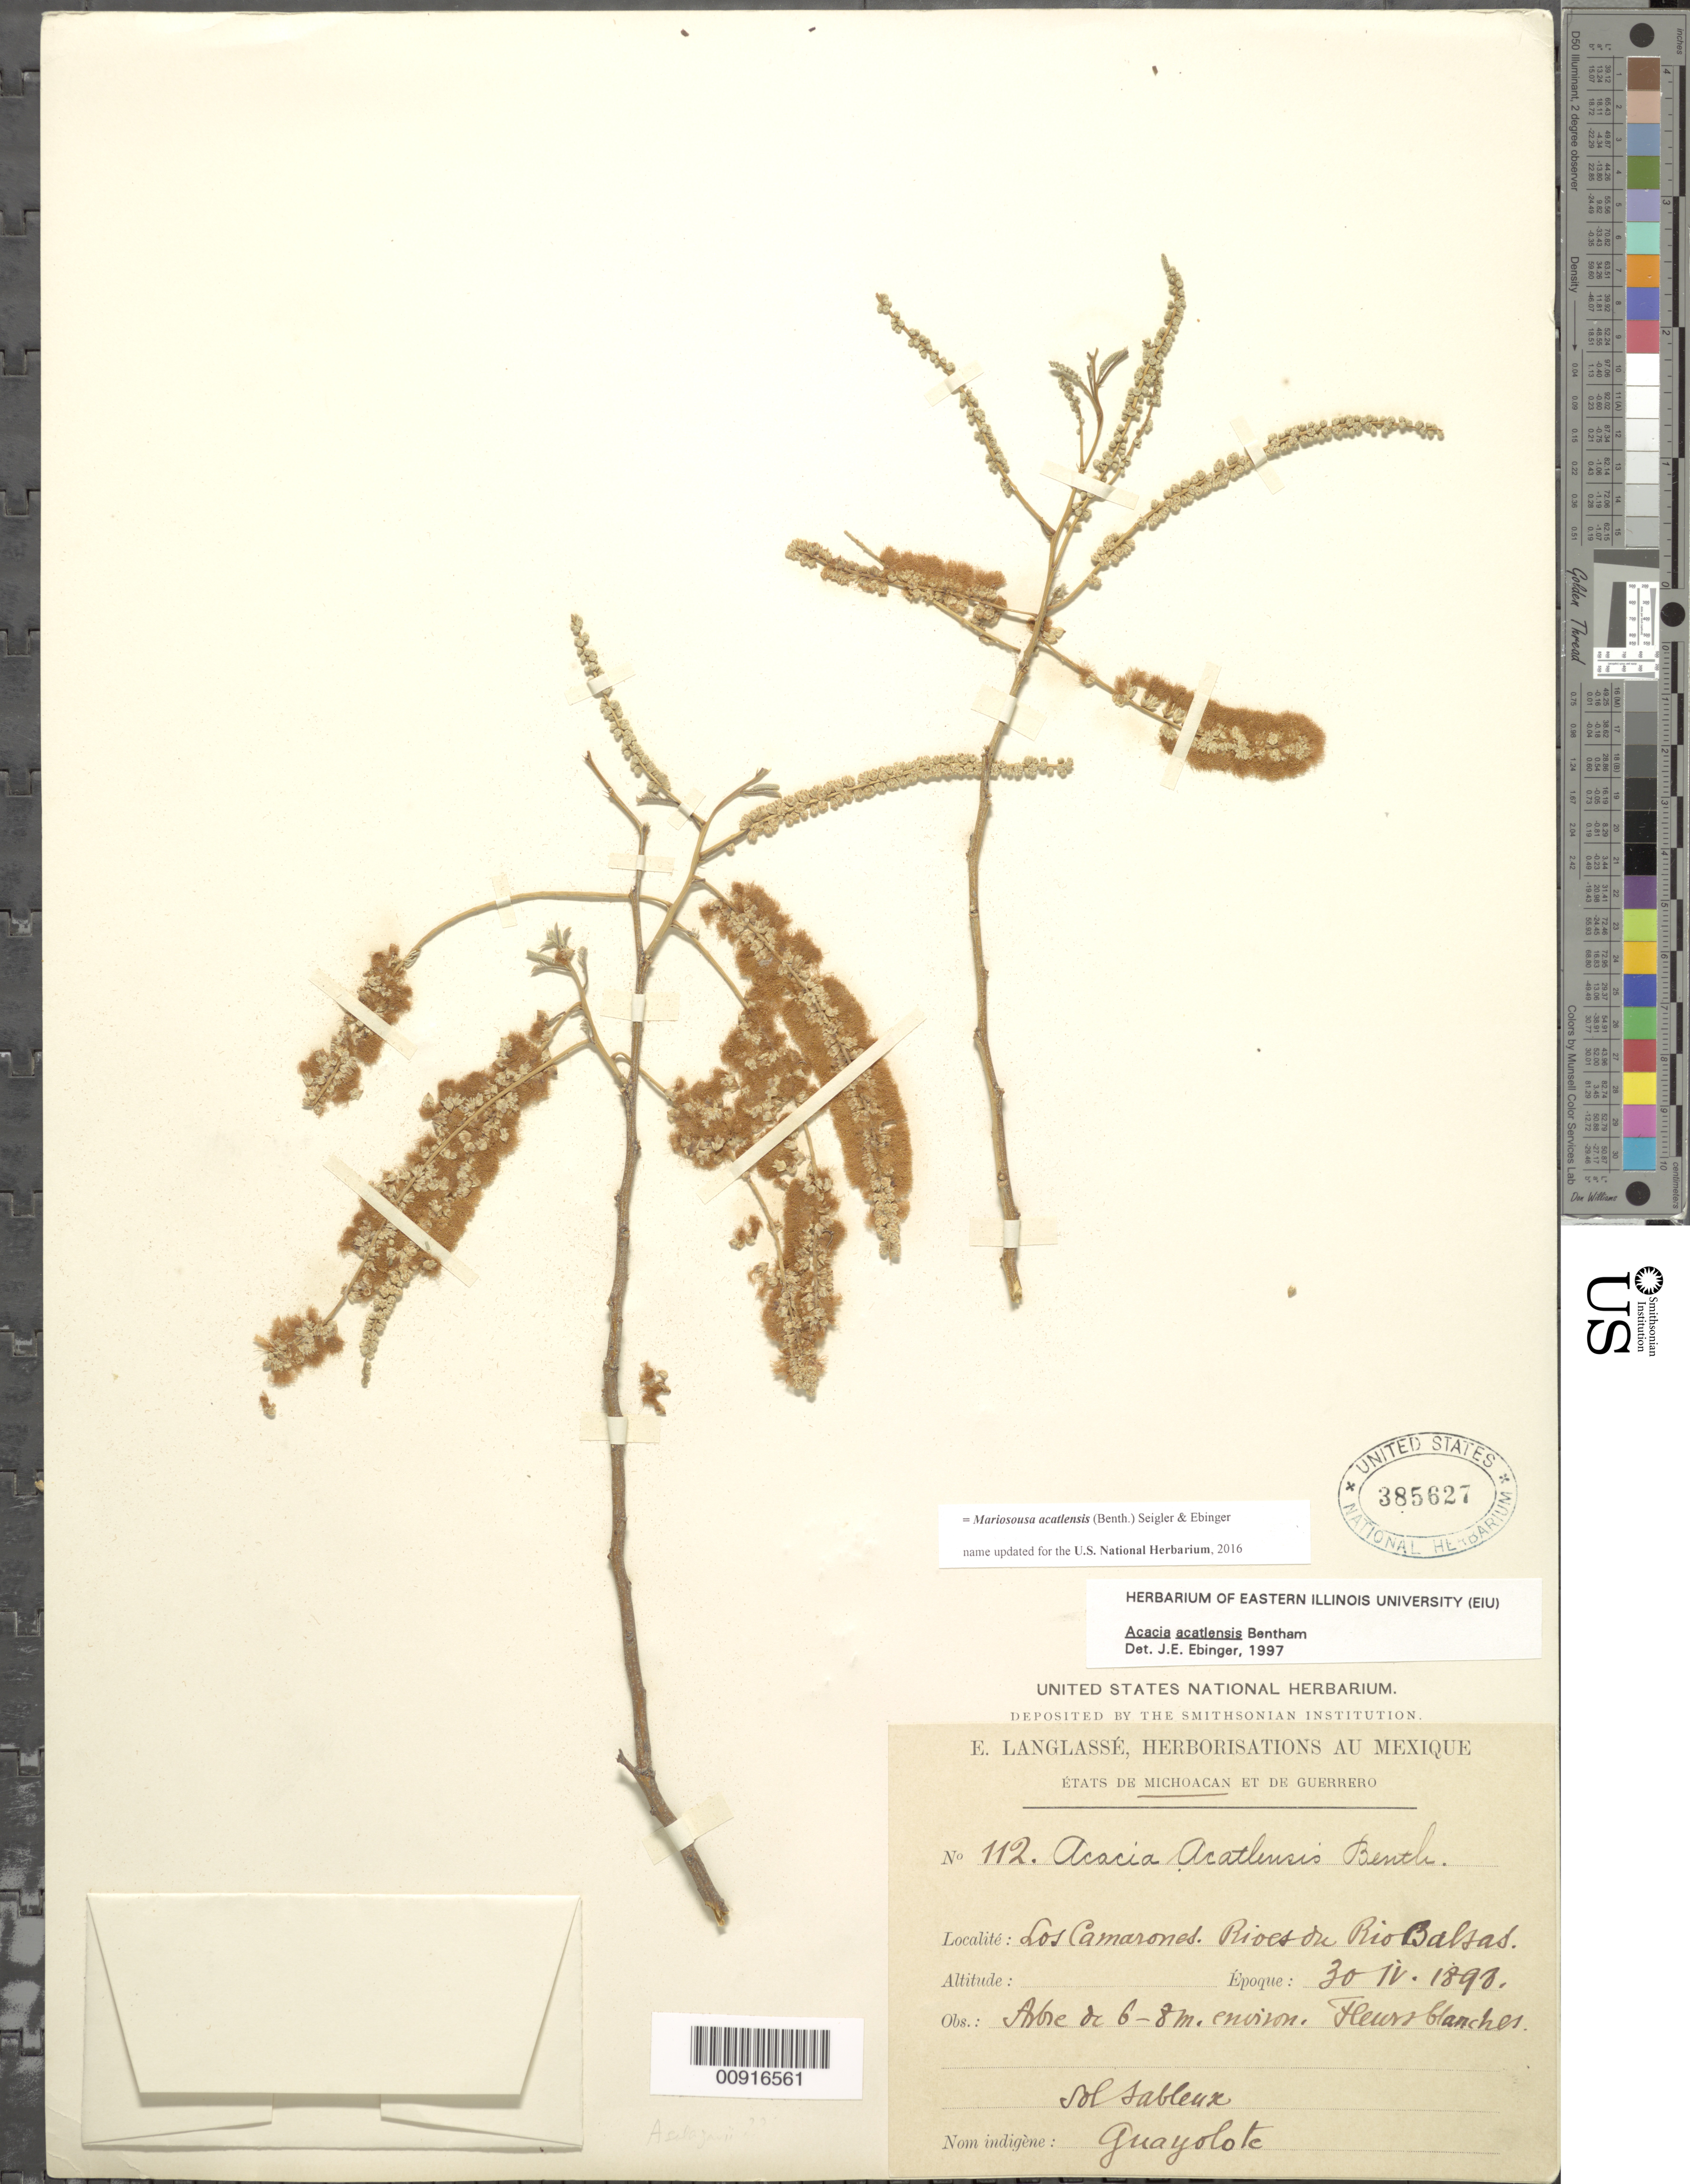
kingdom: Plantae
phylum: Tracheophyta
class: Magnoliopsida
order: Fabales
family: Fabaceae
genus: Mariosousa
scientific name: Mariosousa acatlensis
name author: (Benth.) Seigler & Ebinger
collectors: E. Langlassé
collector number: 112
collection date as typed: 30 Apr 1898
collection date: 1898-04-30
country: Mexico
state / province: Michoacán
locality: Los Camarones. Rives du Rio Balsas.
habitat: Rives du Rio. Sol sableux.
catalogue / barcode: US 385627